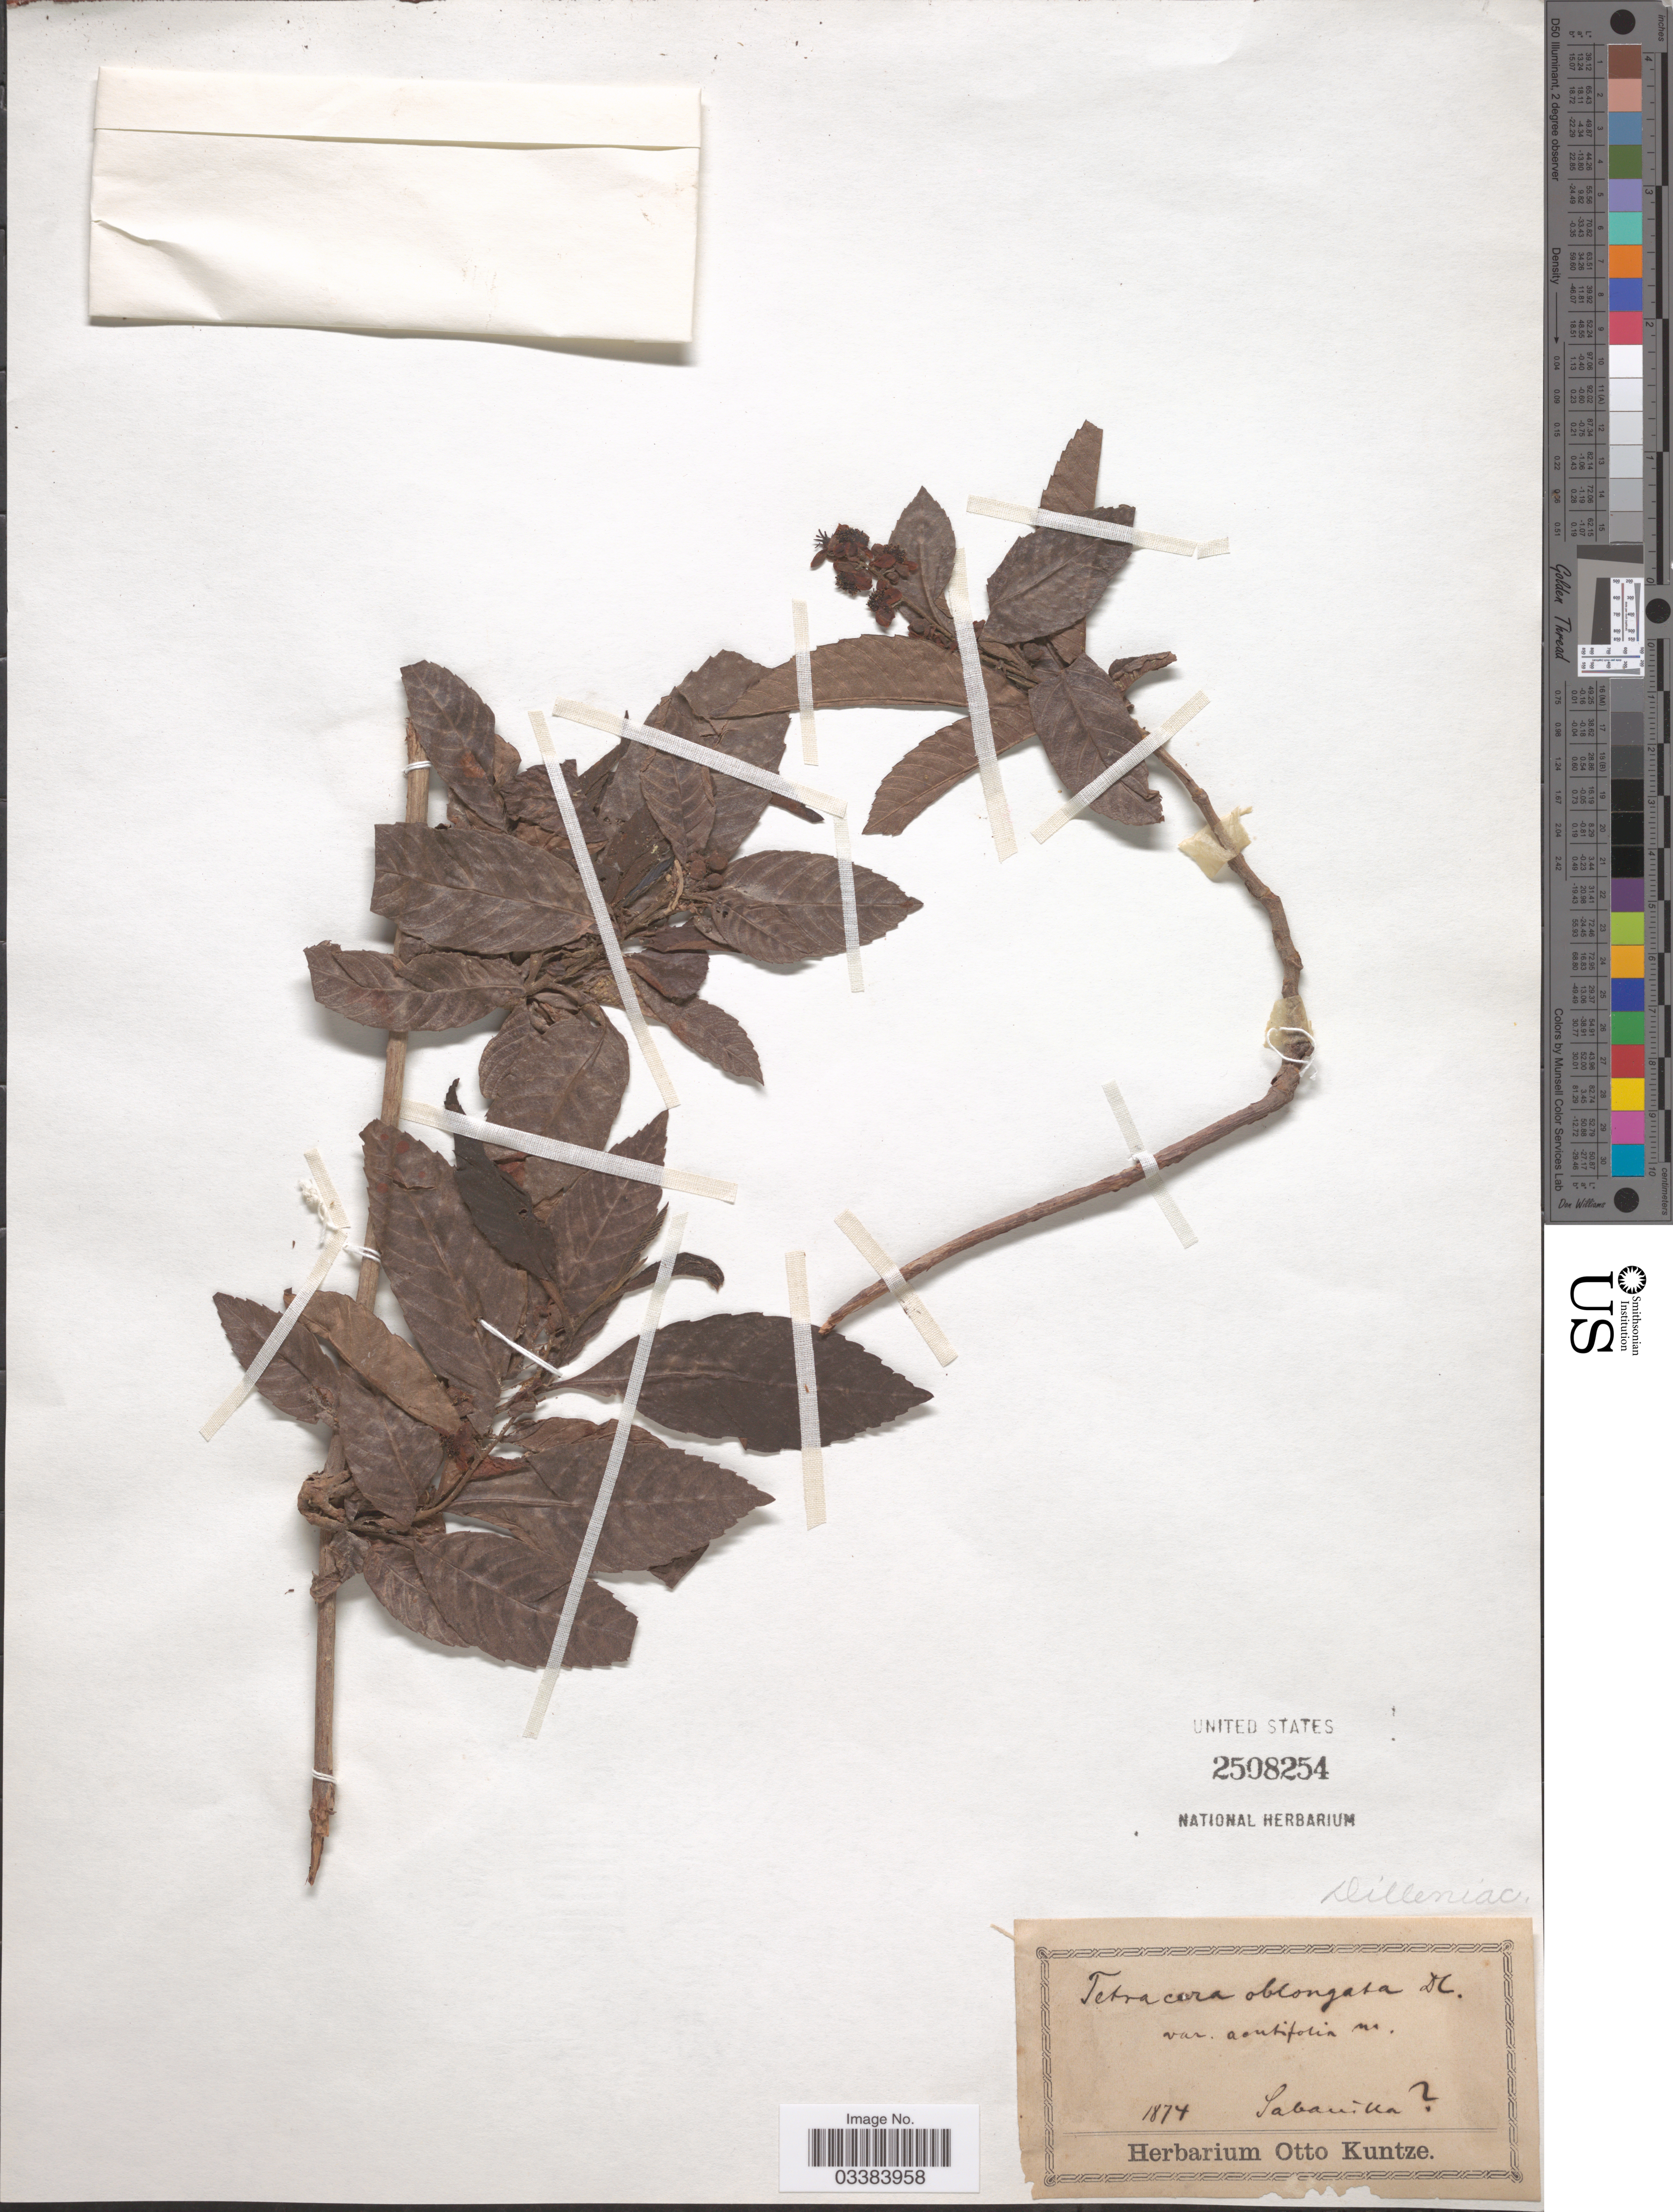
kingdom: Plantae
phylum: Tracheophyta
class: Magnoliopsida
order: Dilleniales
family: Dilleniaceae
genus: Tetracera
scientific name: Tetracera oblongata var. acutifolia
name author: Kuntze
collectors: ex herb. Otto Kuntze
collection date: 1874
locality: Sabanilla? [probably Costa Rica]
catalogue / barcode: US 2508254